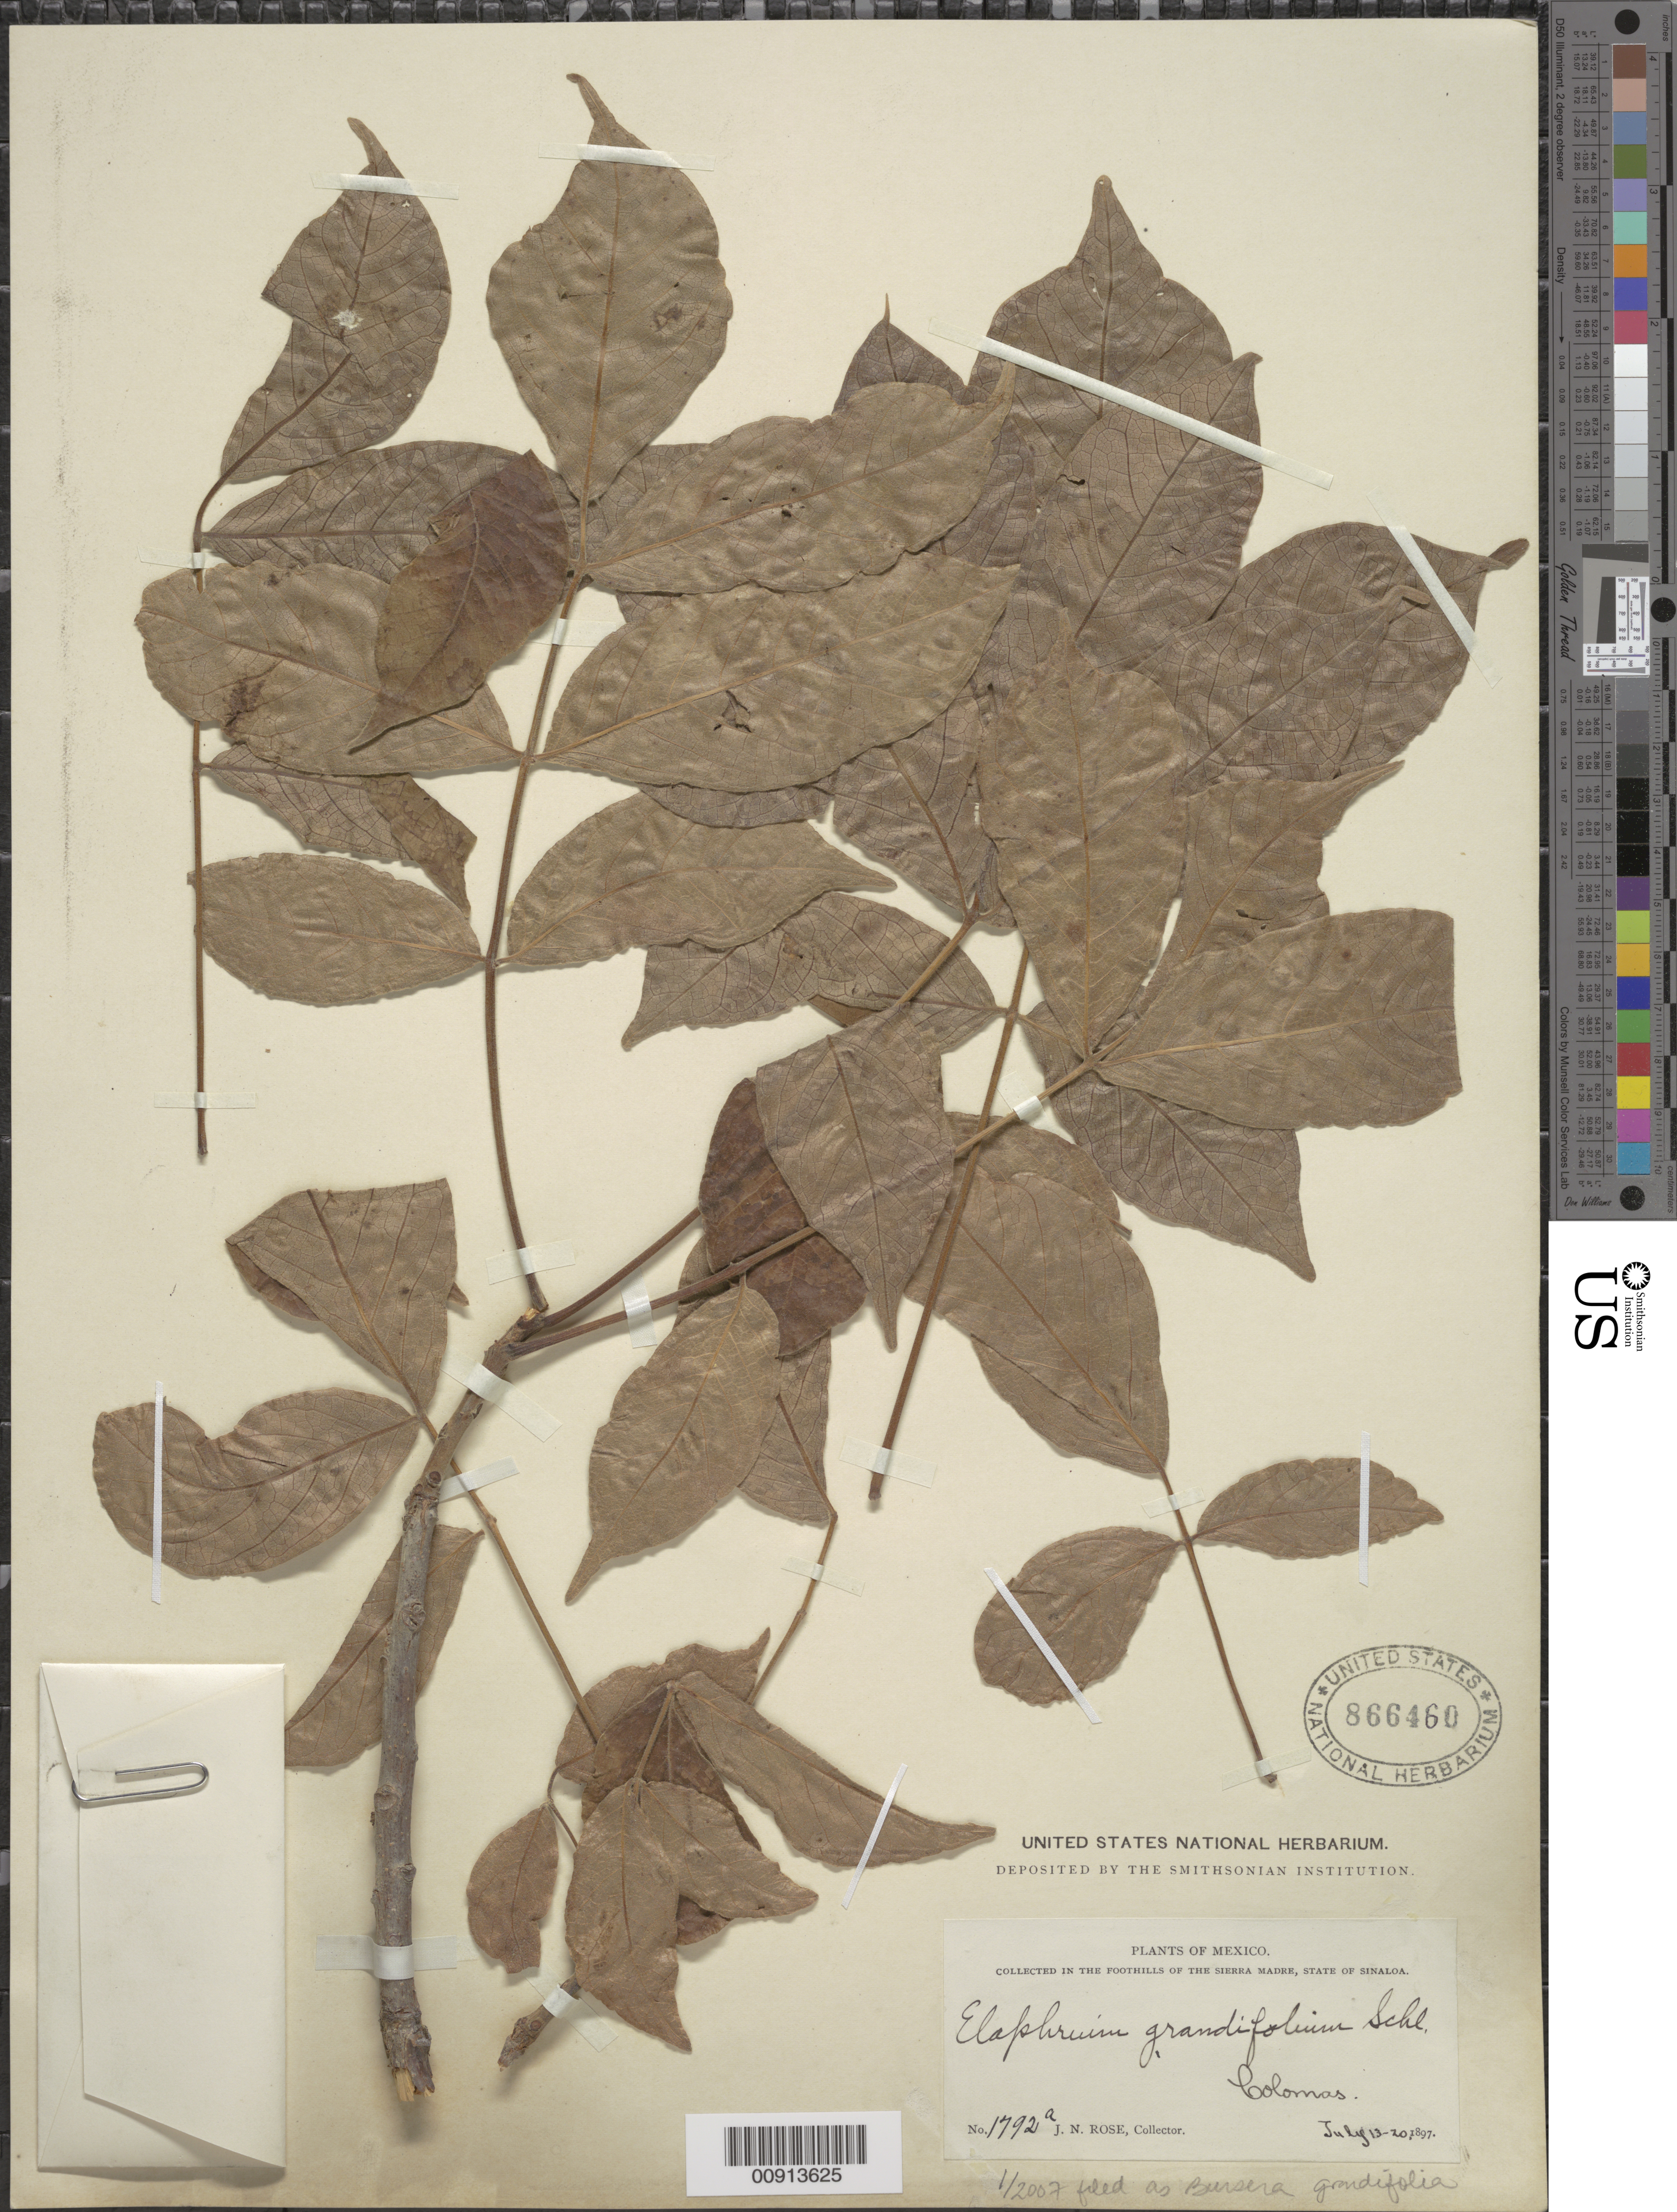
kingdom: Plantae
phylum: Tracheophyta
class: Magnoliopsida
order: Sapindales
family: Burseraceae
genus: Bursera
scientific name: Bursera grandifolia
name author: (Schltdl.) Engl.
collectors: J. N. Rose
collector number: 1792 a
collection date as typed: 13 Jul 1897 to 20 Jul 1897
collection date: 1897-07-13/1897-07-20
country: Mexico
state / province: Sinaloa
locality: Colomas in the foothills of the Sierra Madre, State of Sinaloa.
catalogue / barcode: US 866460